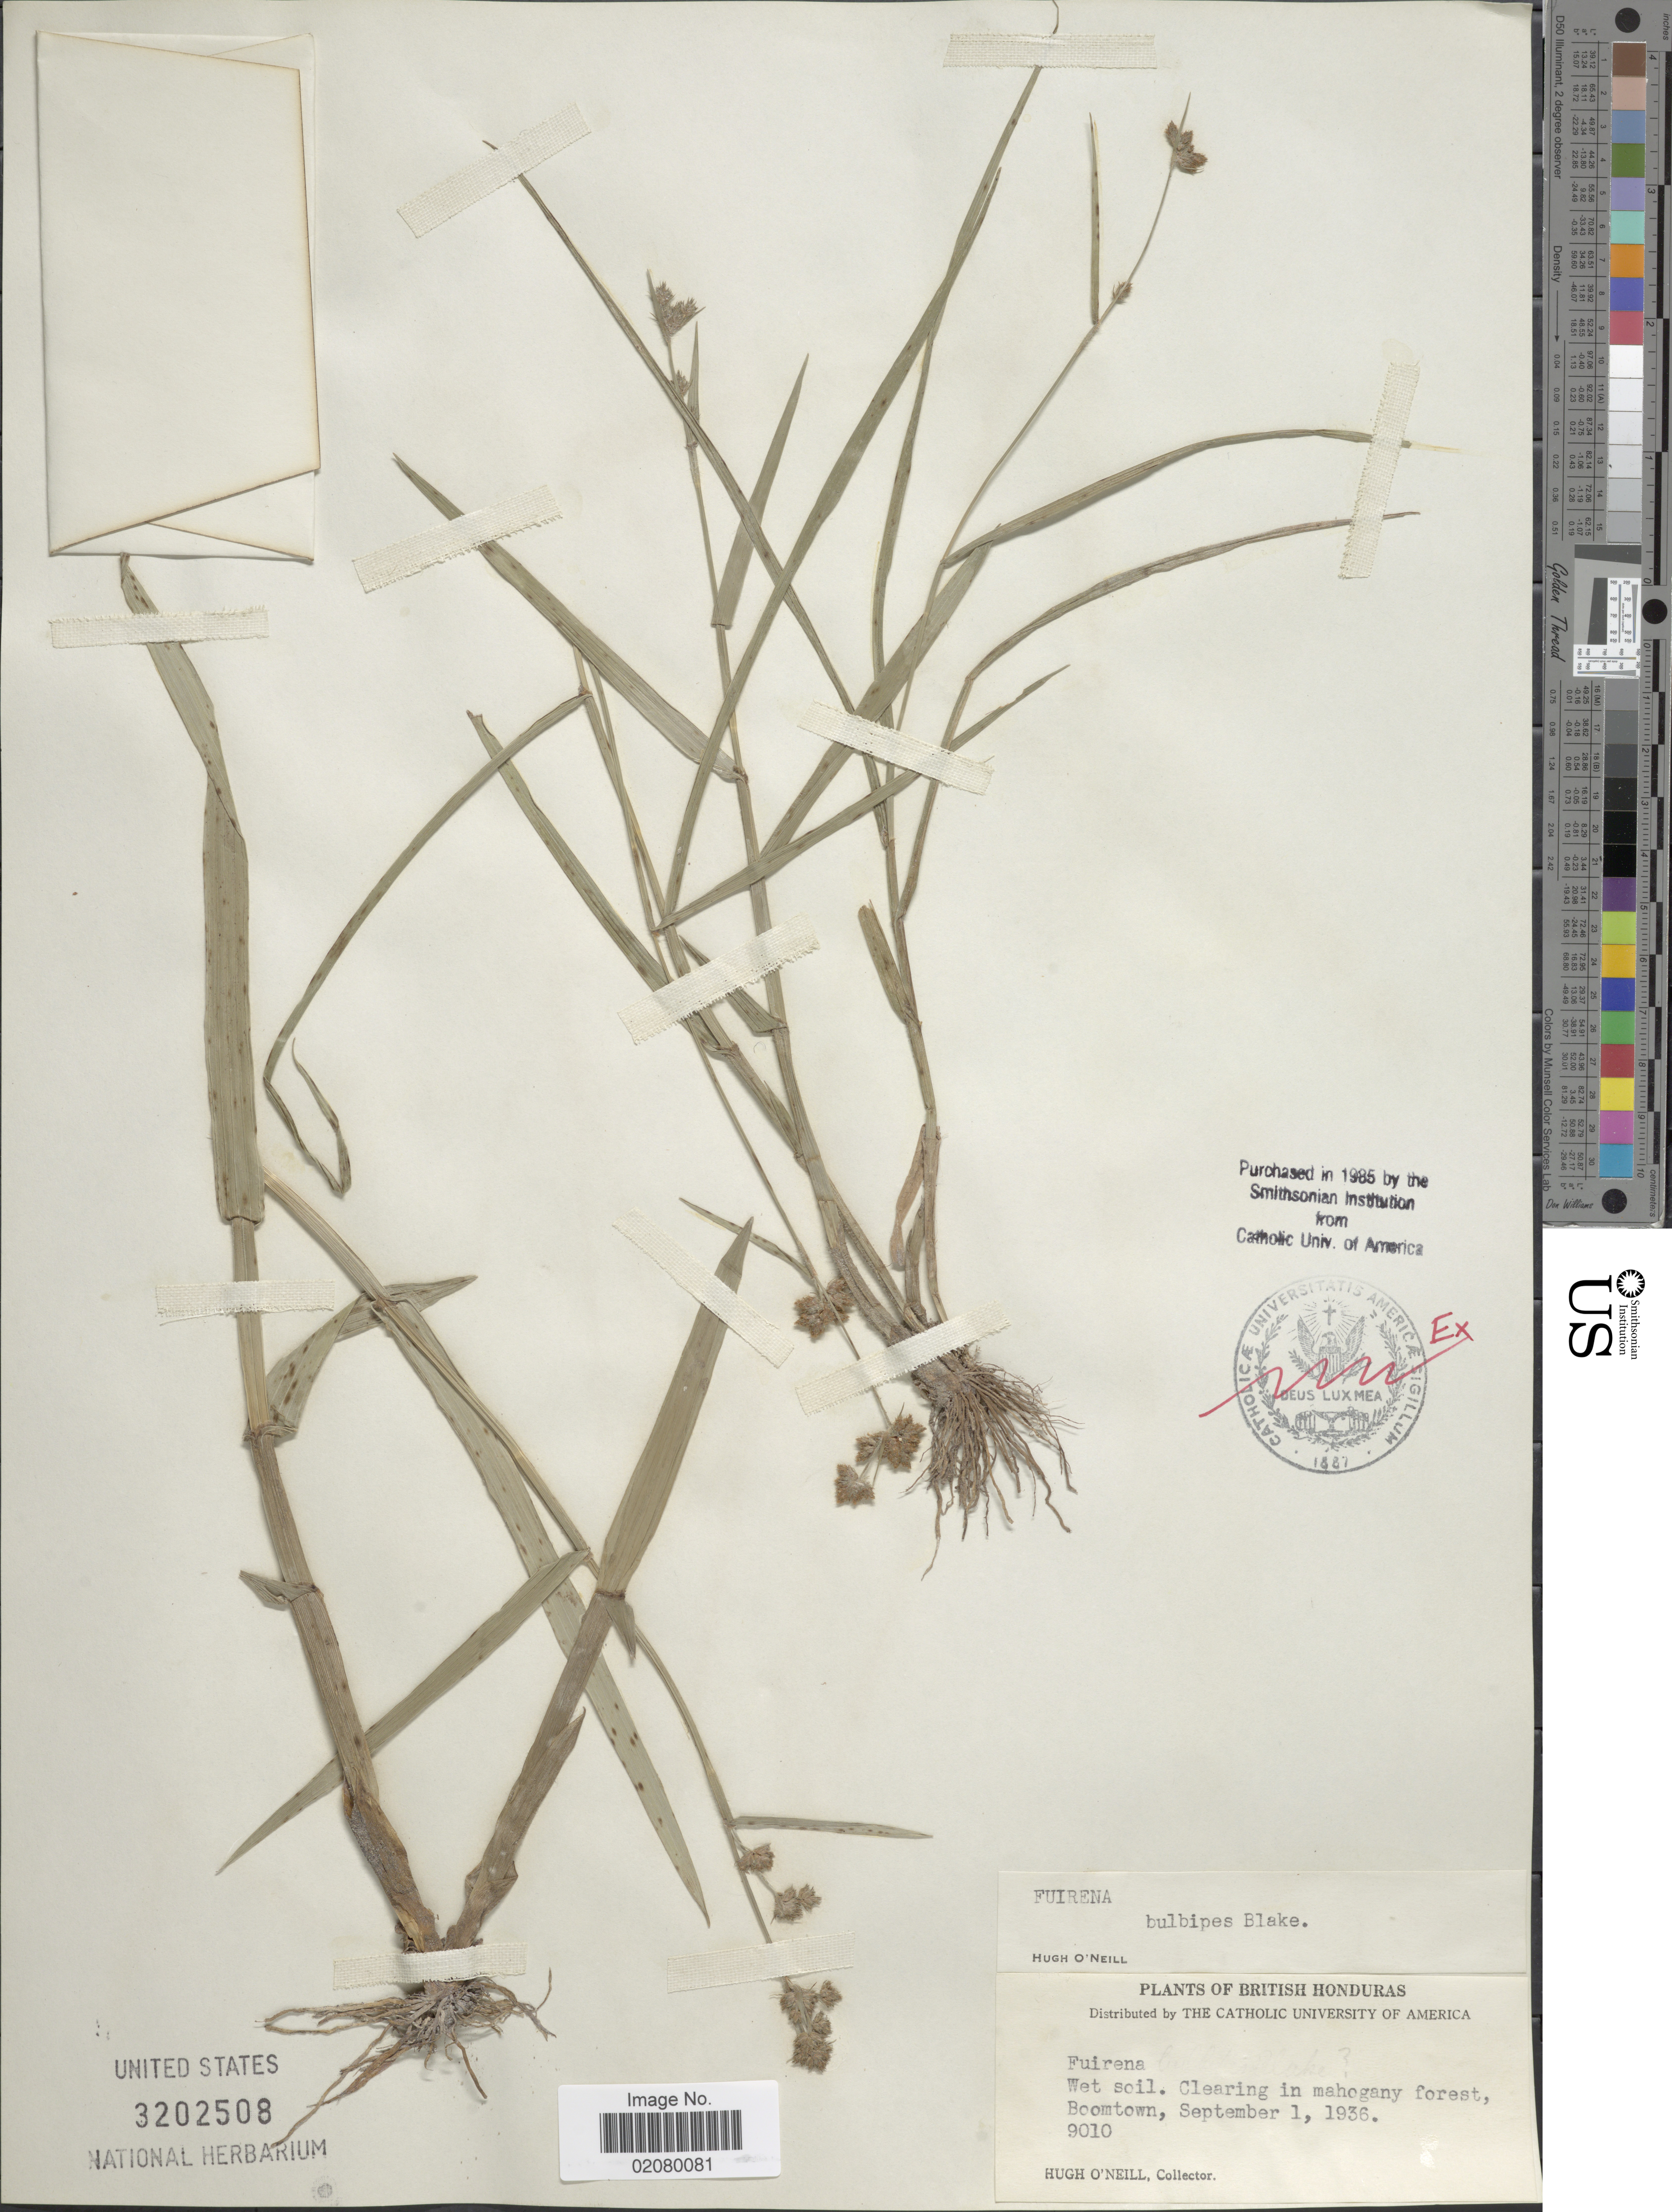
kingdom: Plantae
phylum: Tracheophyta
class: Liliopsida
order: Poales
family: Cyperaceae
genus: Fuirena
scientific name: Fuirena camptotricha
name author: C. Wright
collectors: H. O'Neill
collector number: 9010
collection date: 1936-09-01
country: Belize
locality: Clearing in mahogany forest, Boomtown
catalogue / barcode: US 3202508